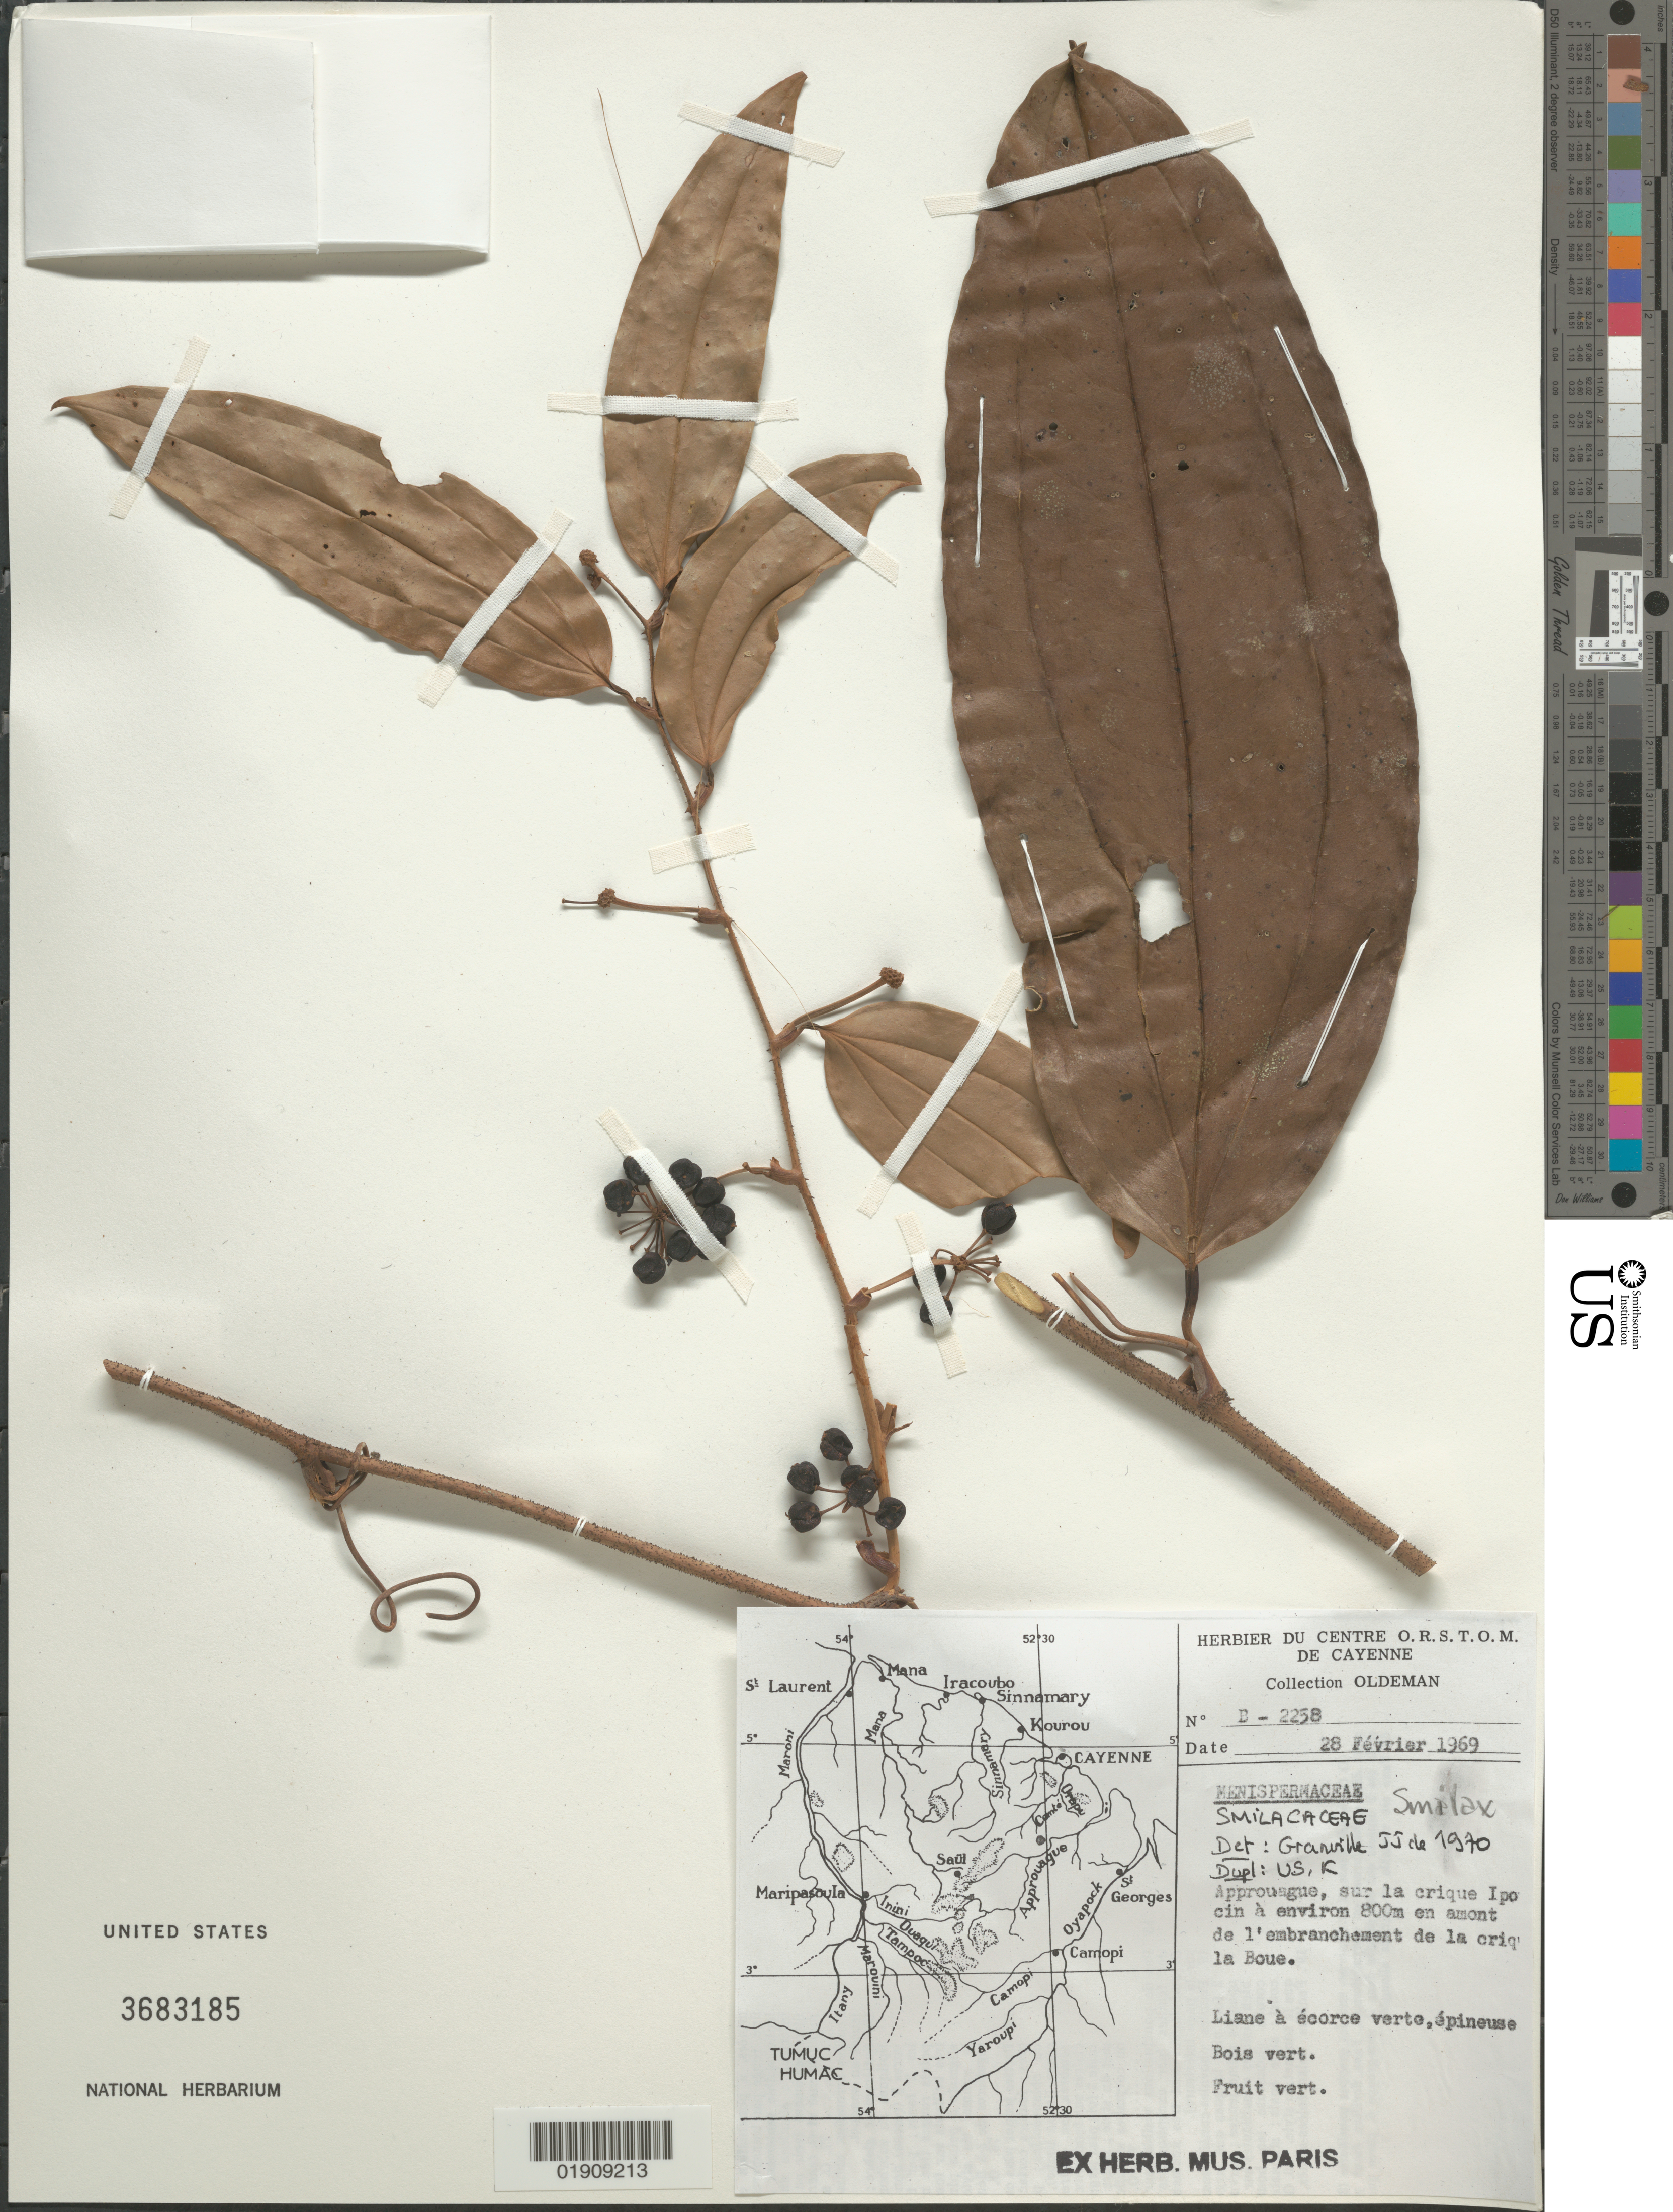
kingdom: Plantae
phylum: Tracheophyta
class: Liliopsida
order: Liliales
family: Smilacaceae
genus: Smilax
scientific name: Smilax sp.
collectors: R. Oldeman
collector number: B 2258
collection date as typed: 28-Feb-69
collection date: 1969-02-28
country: French Guiana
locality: l'Approuague, sur la crique Ipoucin, à 800 m en amont de l'embranchement de la crique la Boue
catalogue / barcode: US 3683185